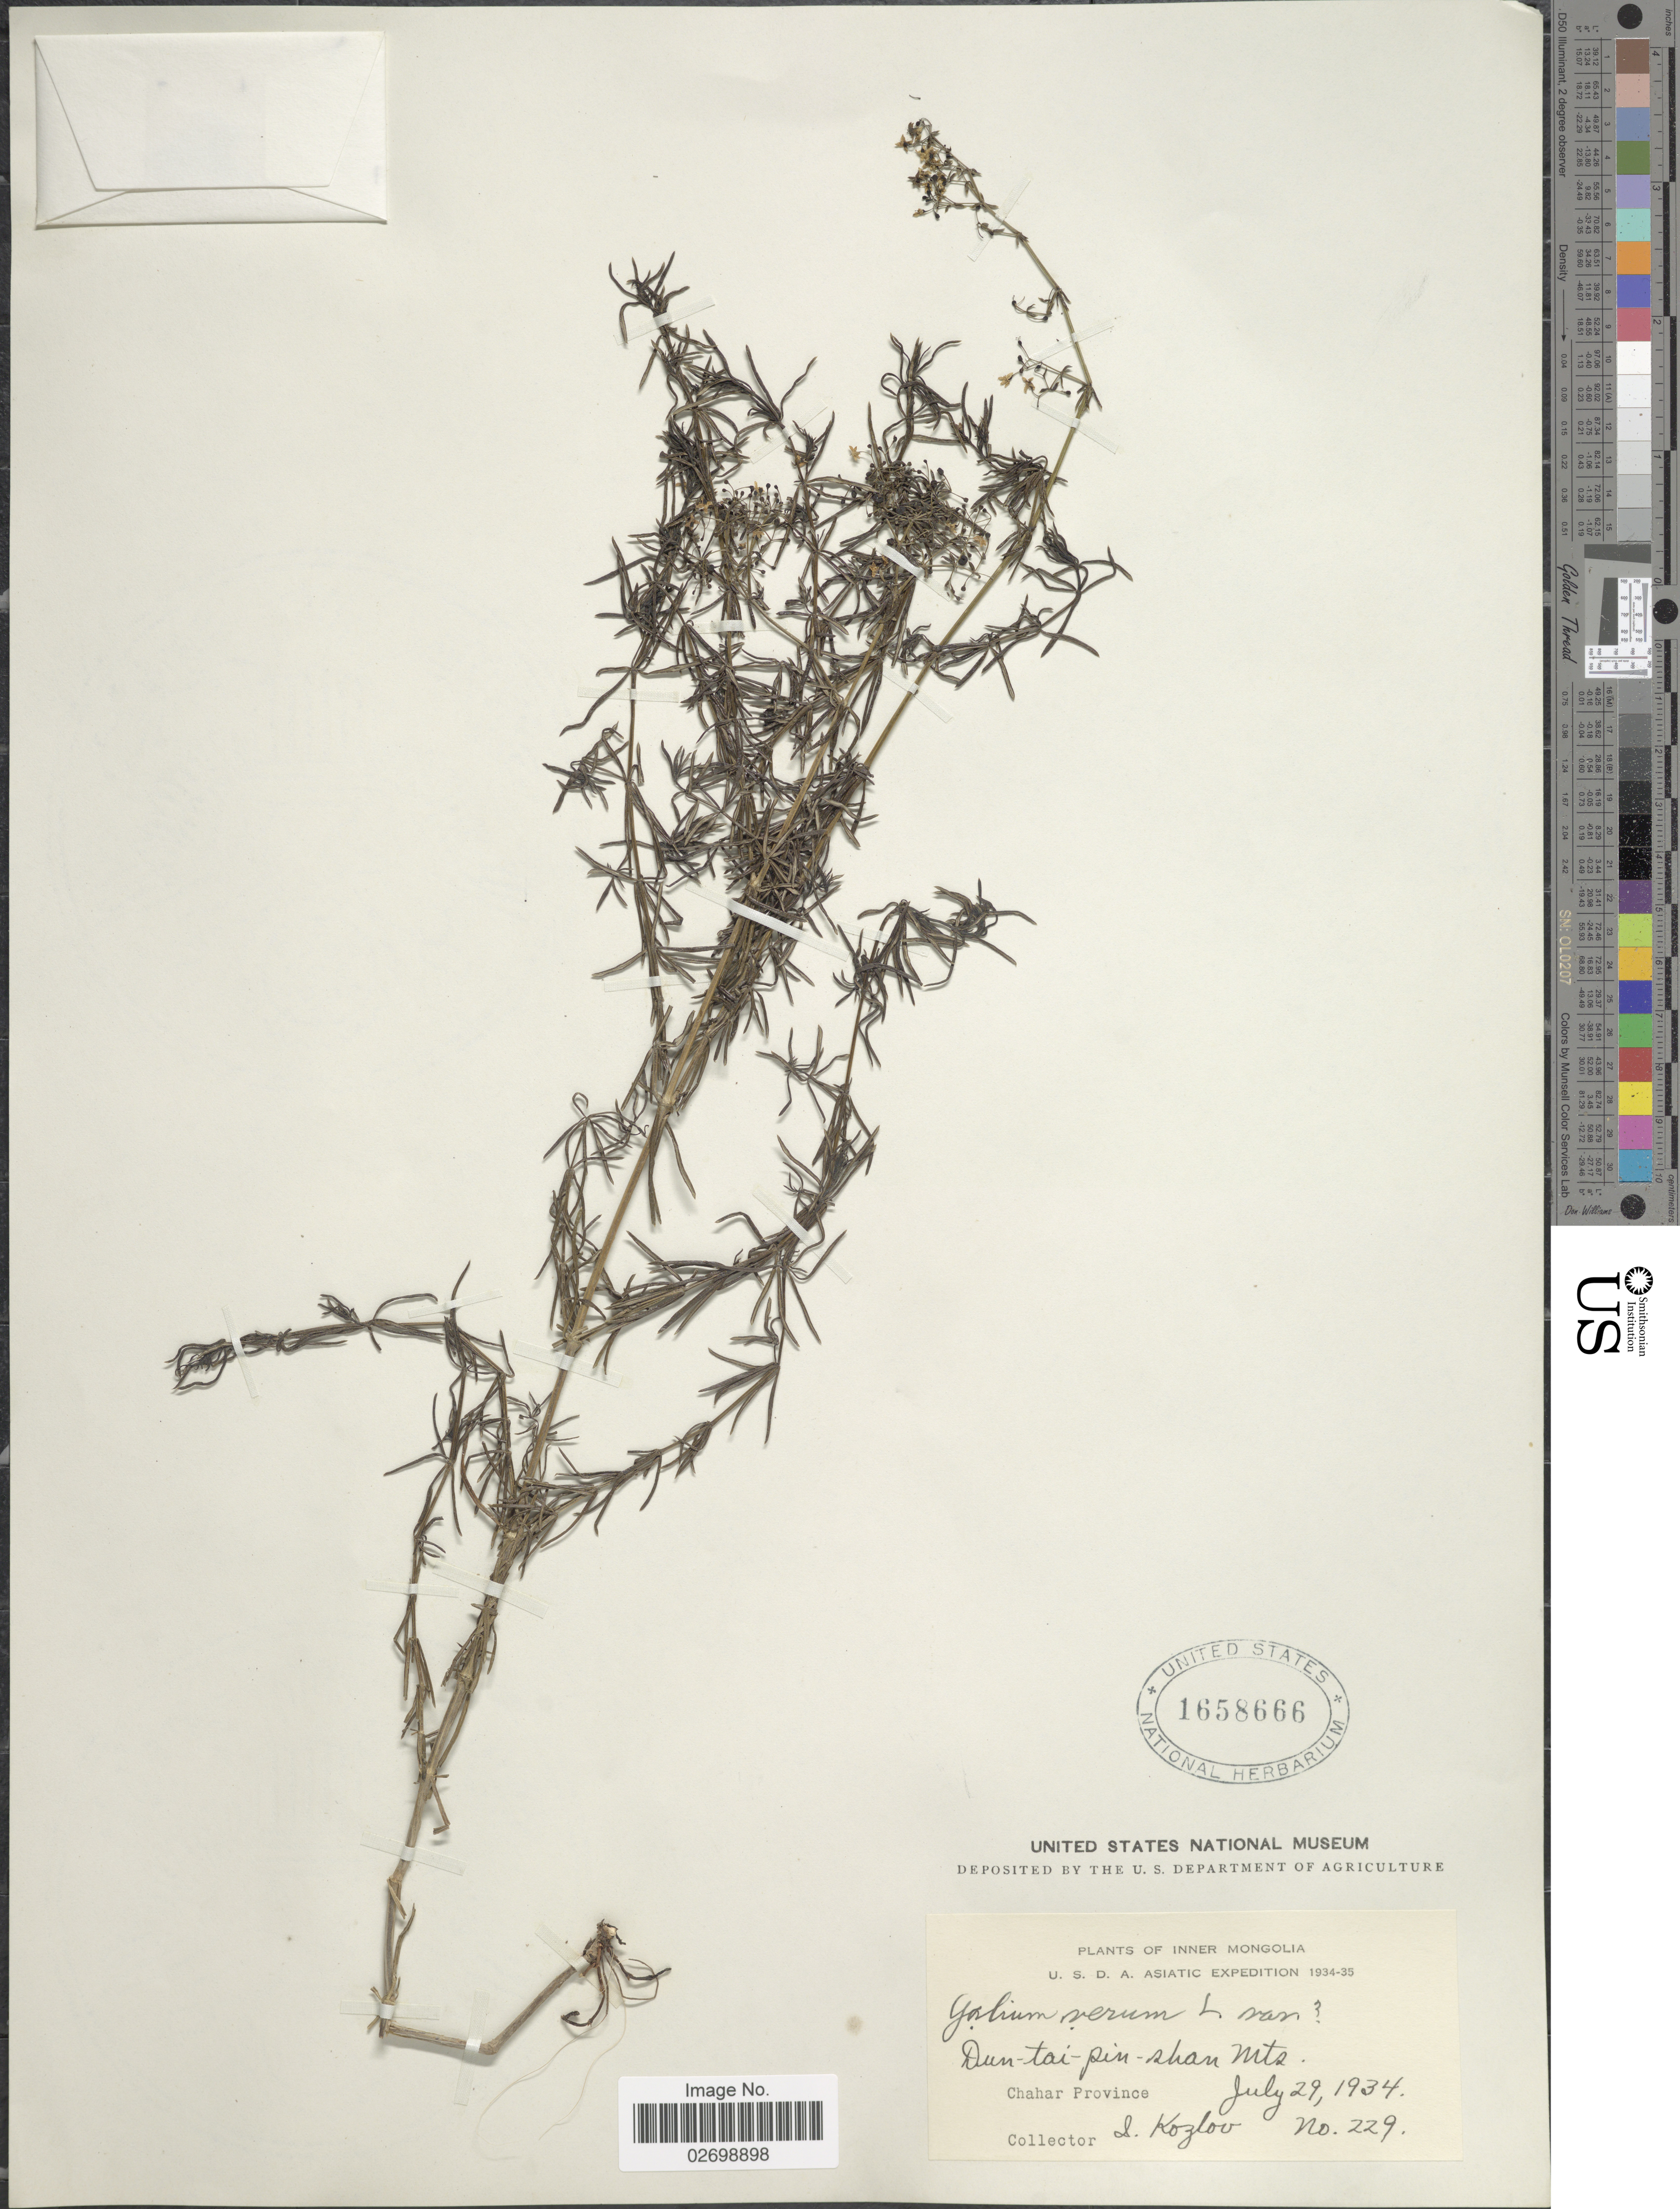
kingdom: Plantae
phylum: Tracheophyta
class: Magnoliopsida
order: Gentianales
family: Rubiaceae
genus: Galium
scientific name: Galium verum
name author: L.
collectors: I. Kozlov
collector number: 229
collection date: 1934-07-29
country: China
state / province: Nei Monggol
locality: Inner Mongolia. North West China. Chahar Province. Dun-tai-pin-shan Mts.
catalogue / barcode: US 1658666